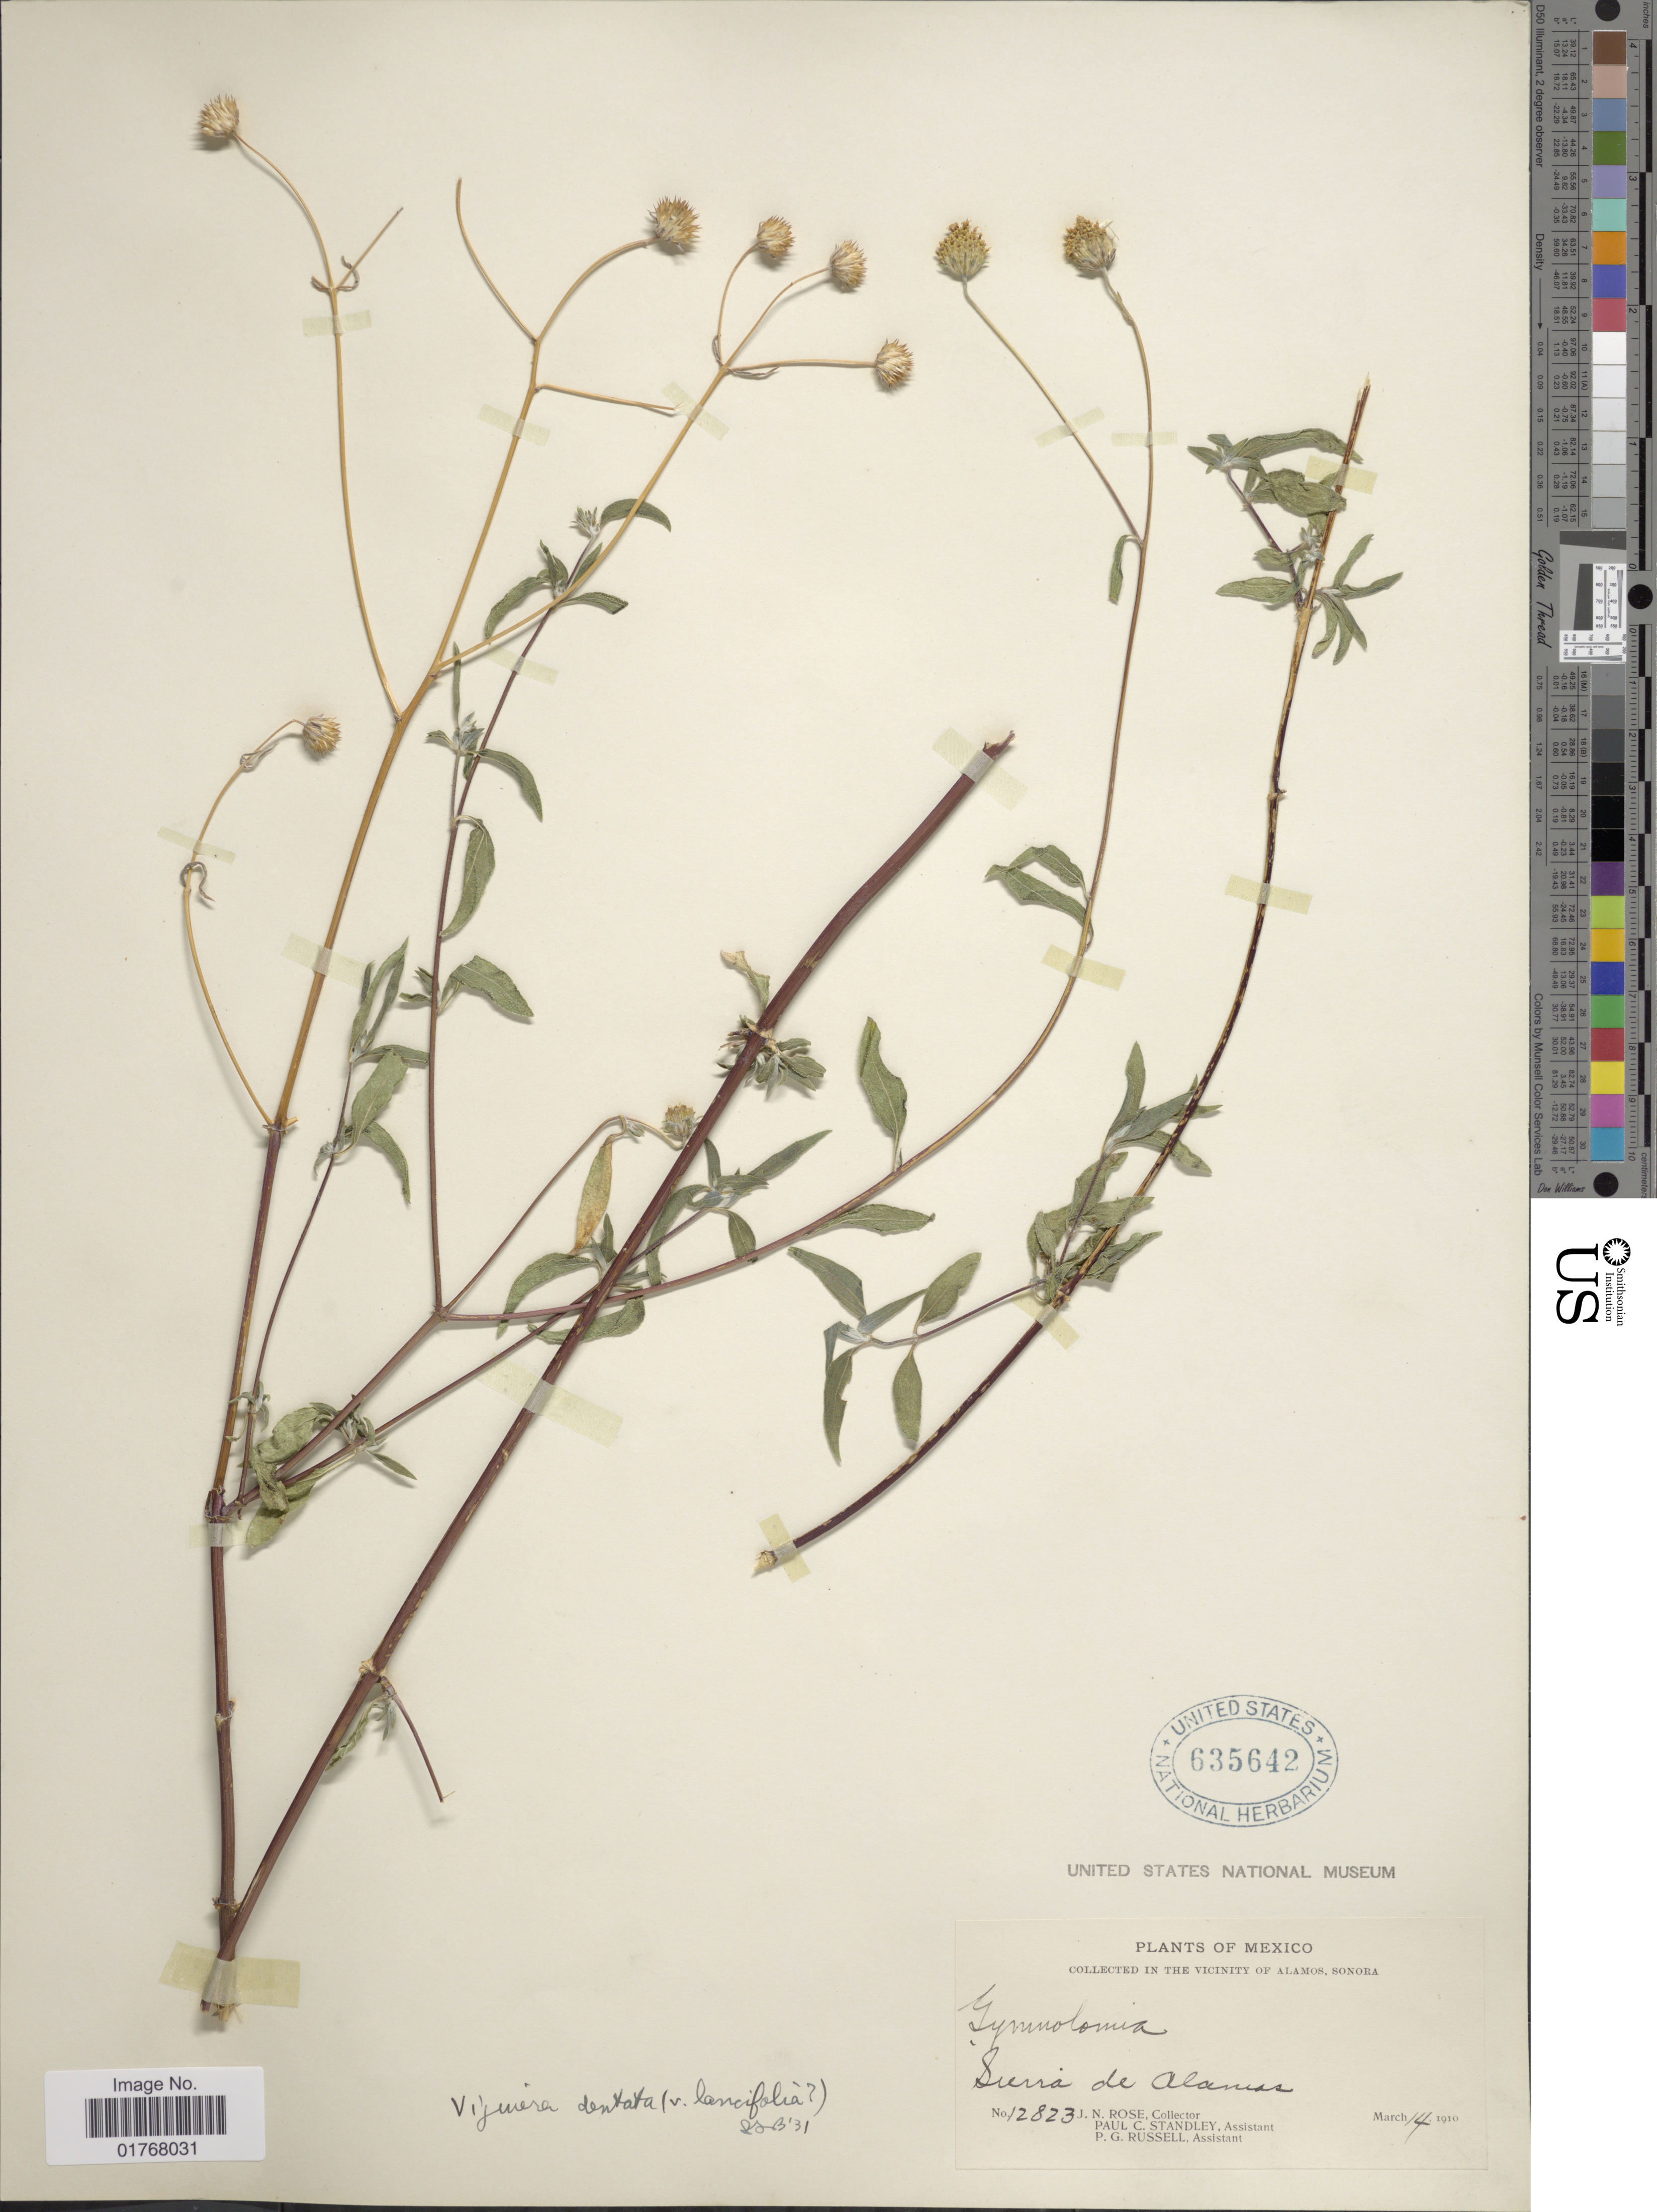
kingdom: Plantae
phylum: Tracheophyta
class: Magnoliopsida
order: Asterales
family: Asteraceae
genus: Viguiera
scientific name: Viguiera dentata var. lancifolia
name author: S.F. Blake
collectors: J. N. Rose, P. C. Standley & P. G. Russell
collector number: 12823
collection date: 1910-03-14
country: Mexico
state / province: Sonora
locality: In the vicinity of Alamos, Sierra de Almas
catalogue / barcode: US 635642